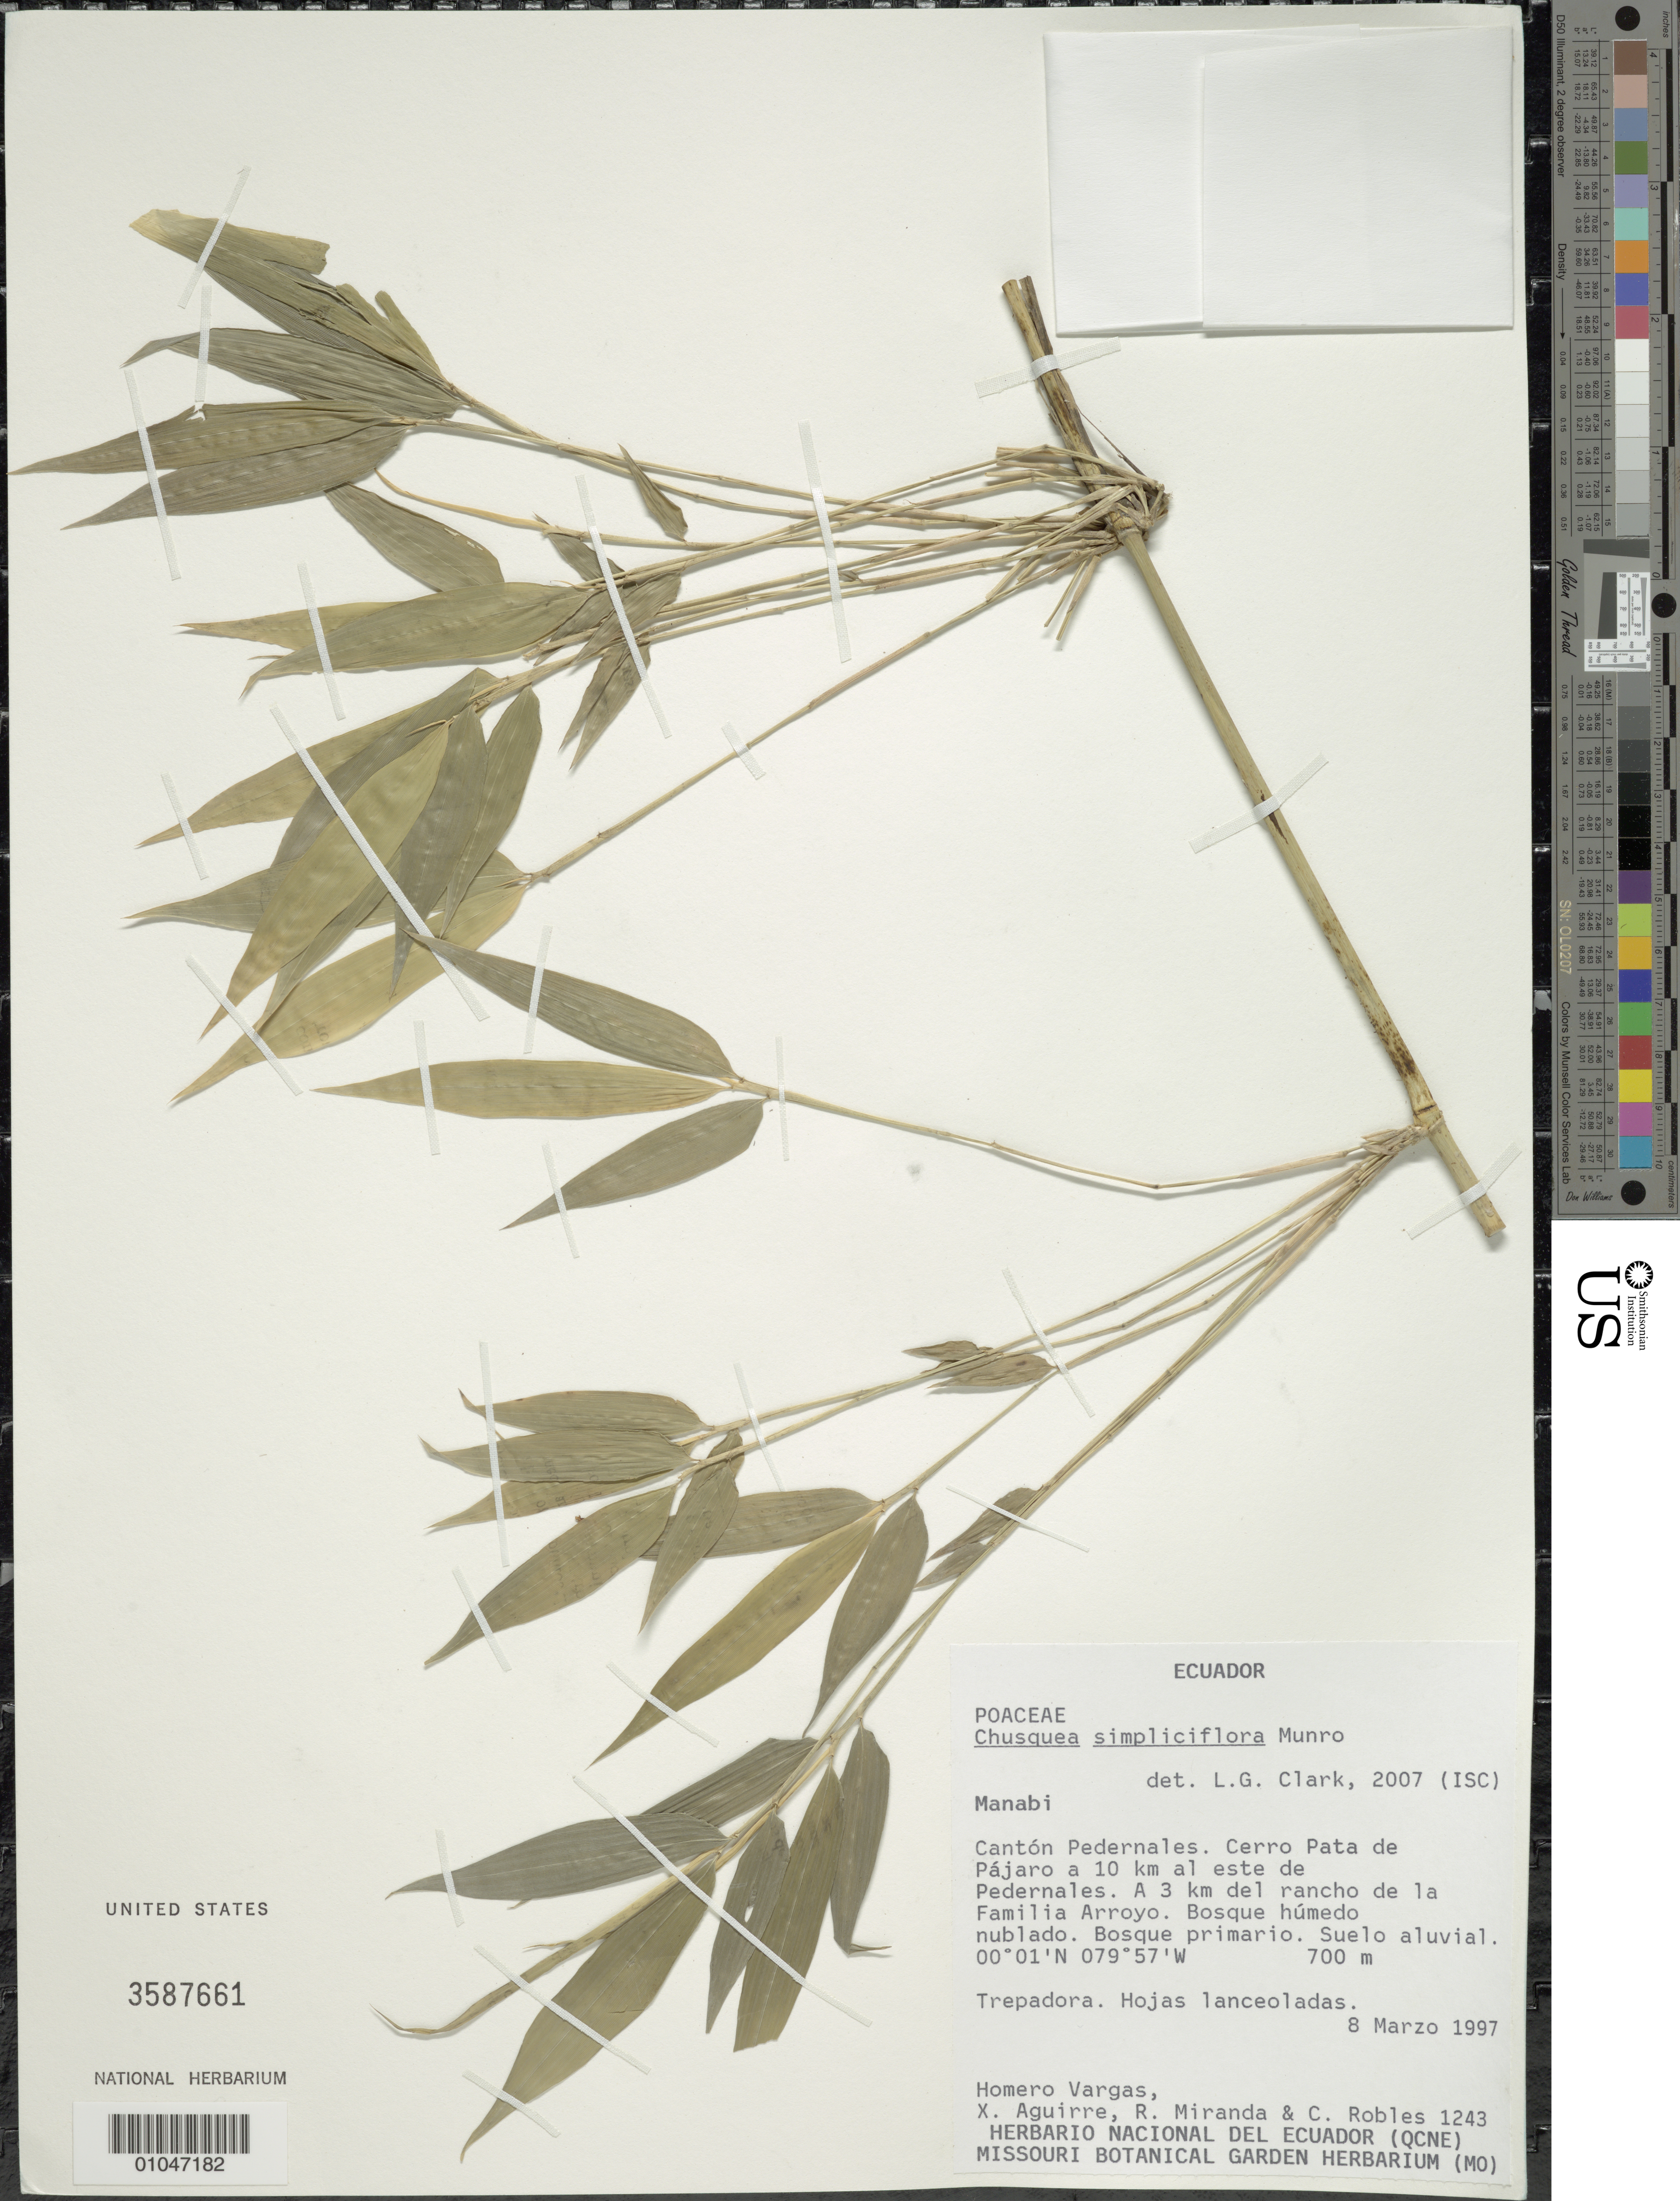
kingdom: Plantae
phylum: Tracheophyta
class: Liliopsida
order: Poales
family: Poaceae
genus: Chusquea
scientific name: Chusquea simpliciflora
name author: Munro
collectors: H. Vargas, X. Aguirre, R. Miranda & C. Robles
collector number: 1243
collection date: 1997-03-08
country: Ecuador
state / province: Manabí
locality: Canton Pedernales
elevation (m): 700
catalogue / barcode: US 3587661